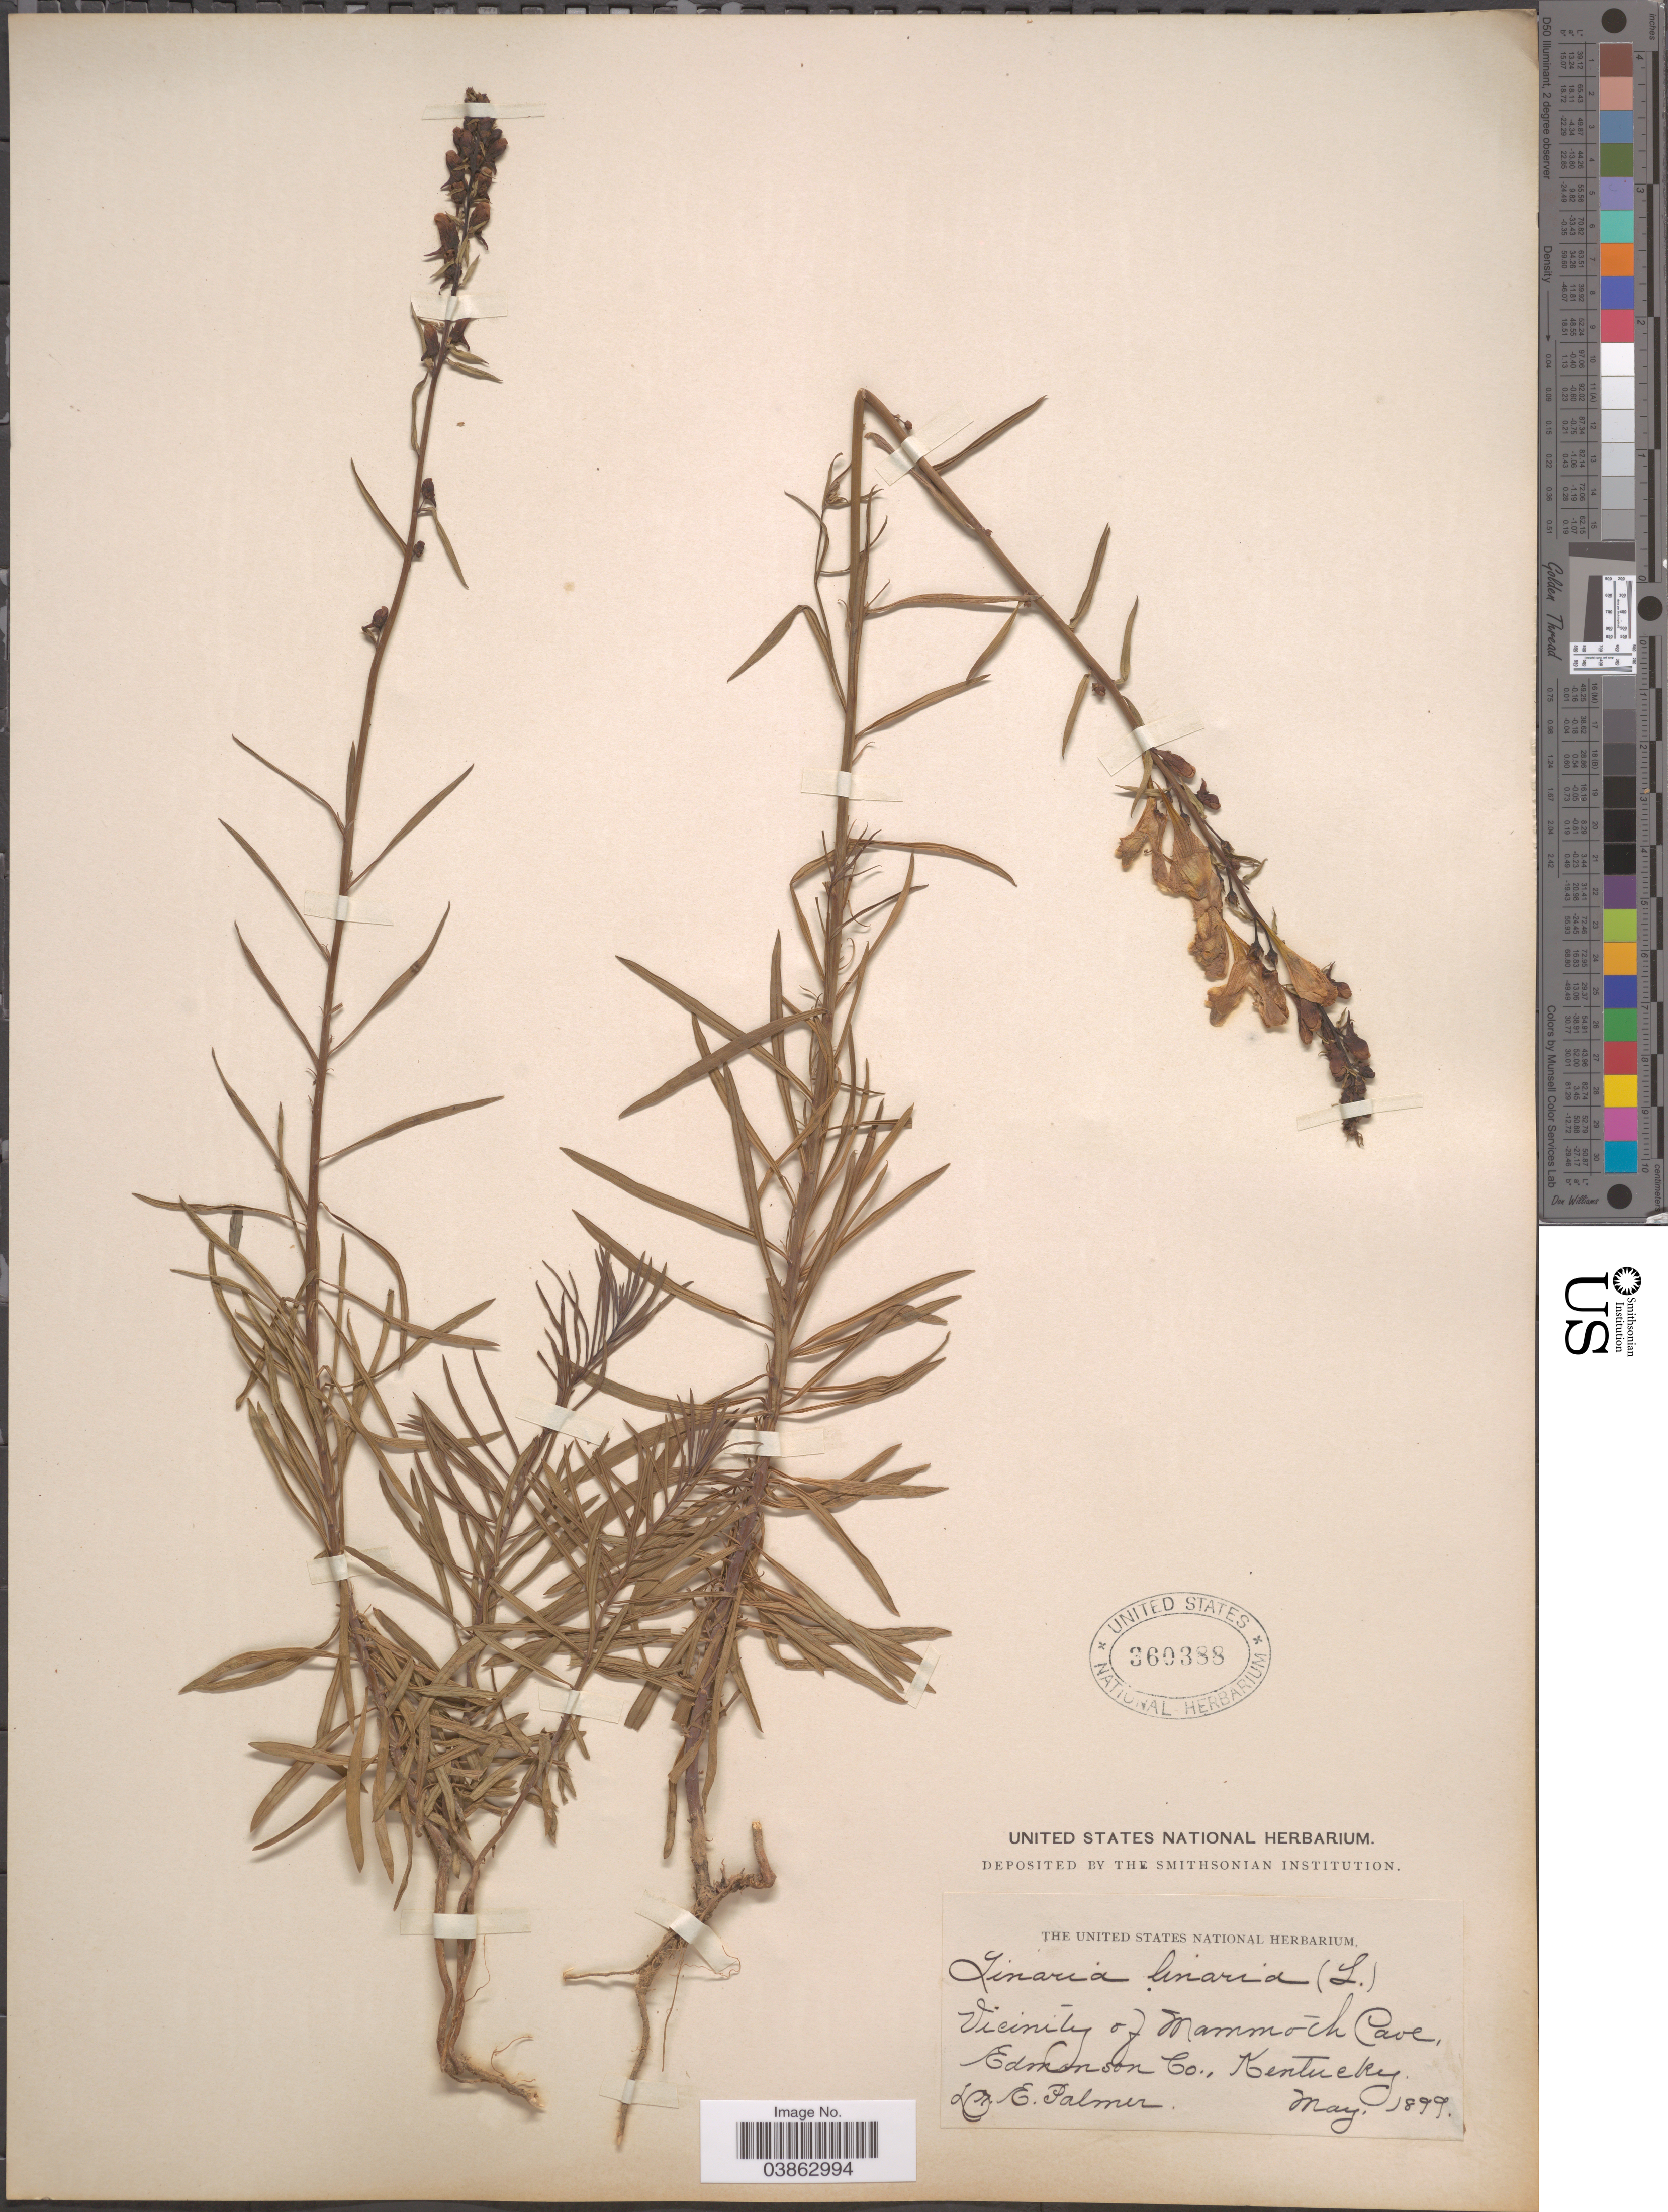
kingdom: Plantae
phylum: Tracheophyta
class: Magnoliopsida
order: Lamiales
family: Plantaginaceae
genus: Linaria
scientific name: Linaria vulgaris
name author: Mill.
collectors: E. Palmer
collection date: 1899-05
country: United States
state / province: Kentucky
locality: Vicinity of Mammoth Cave, Edmonson Co.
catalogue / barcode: US 360388